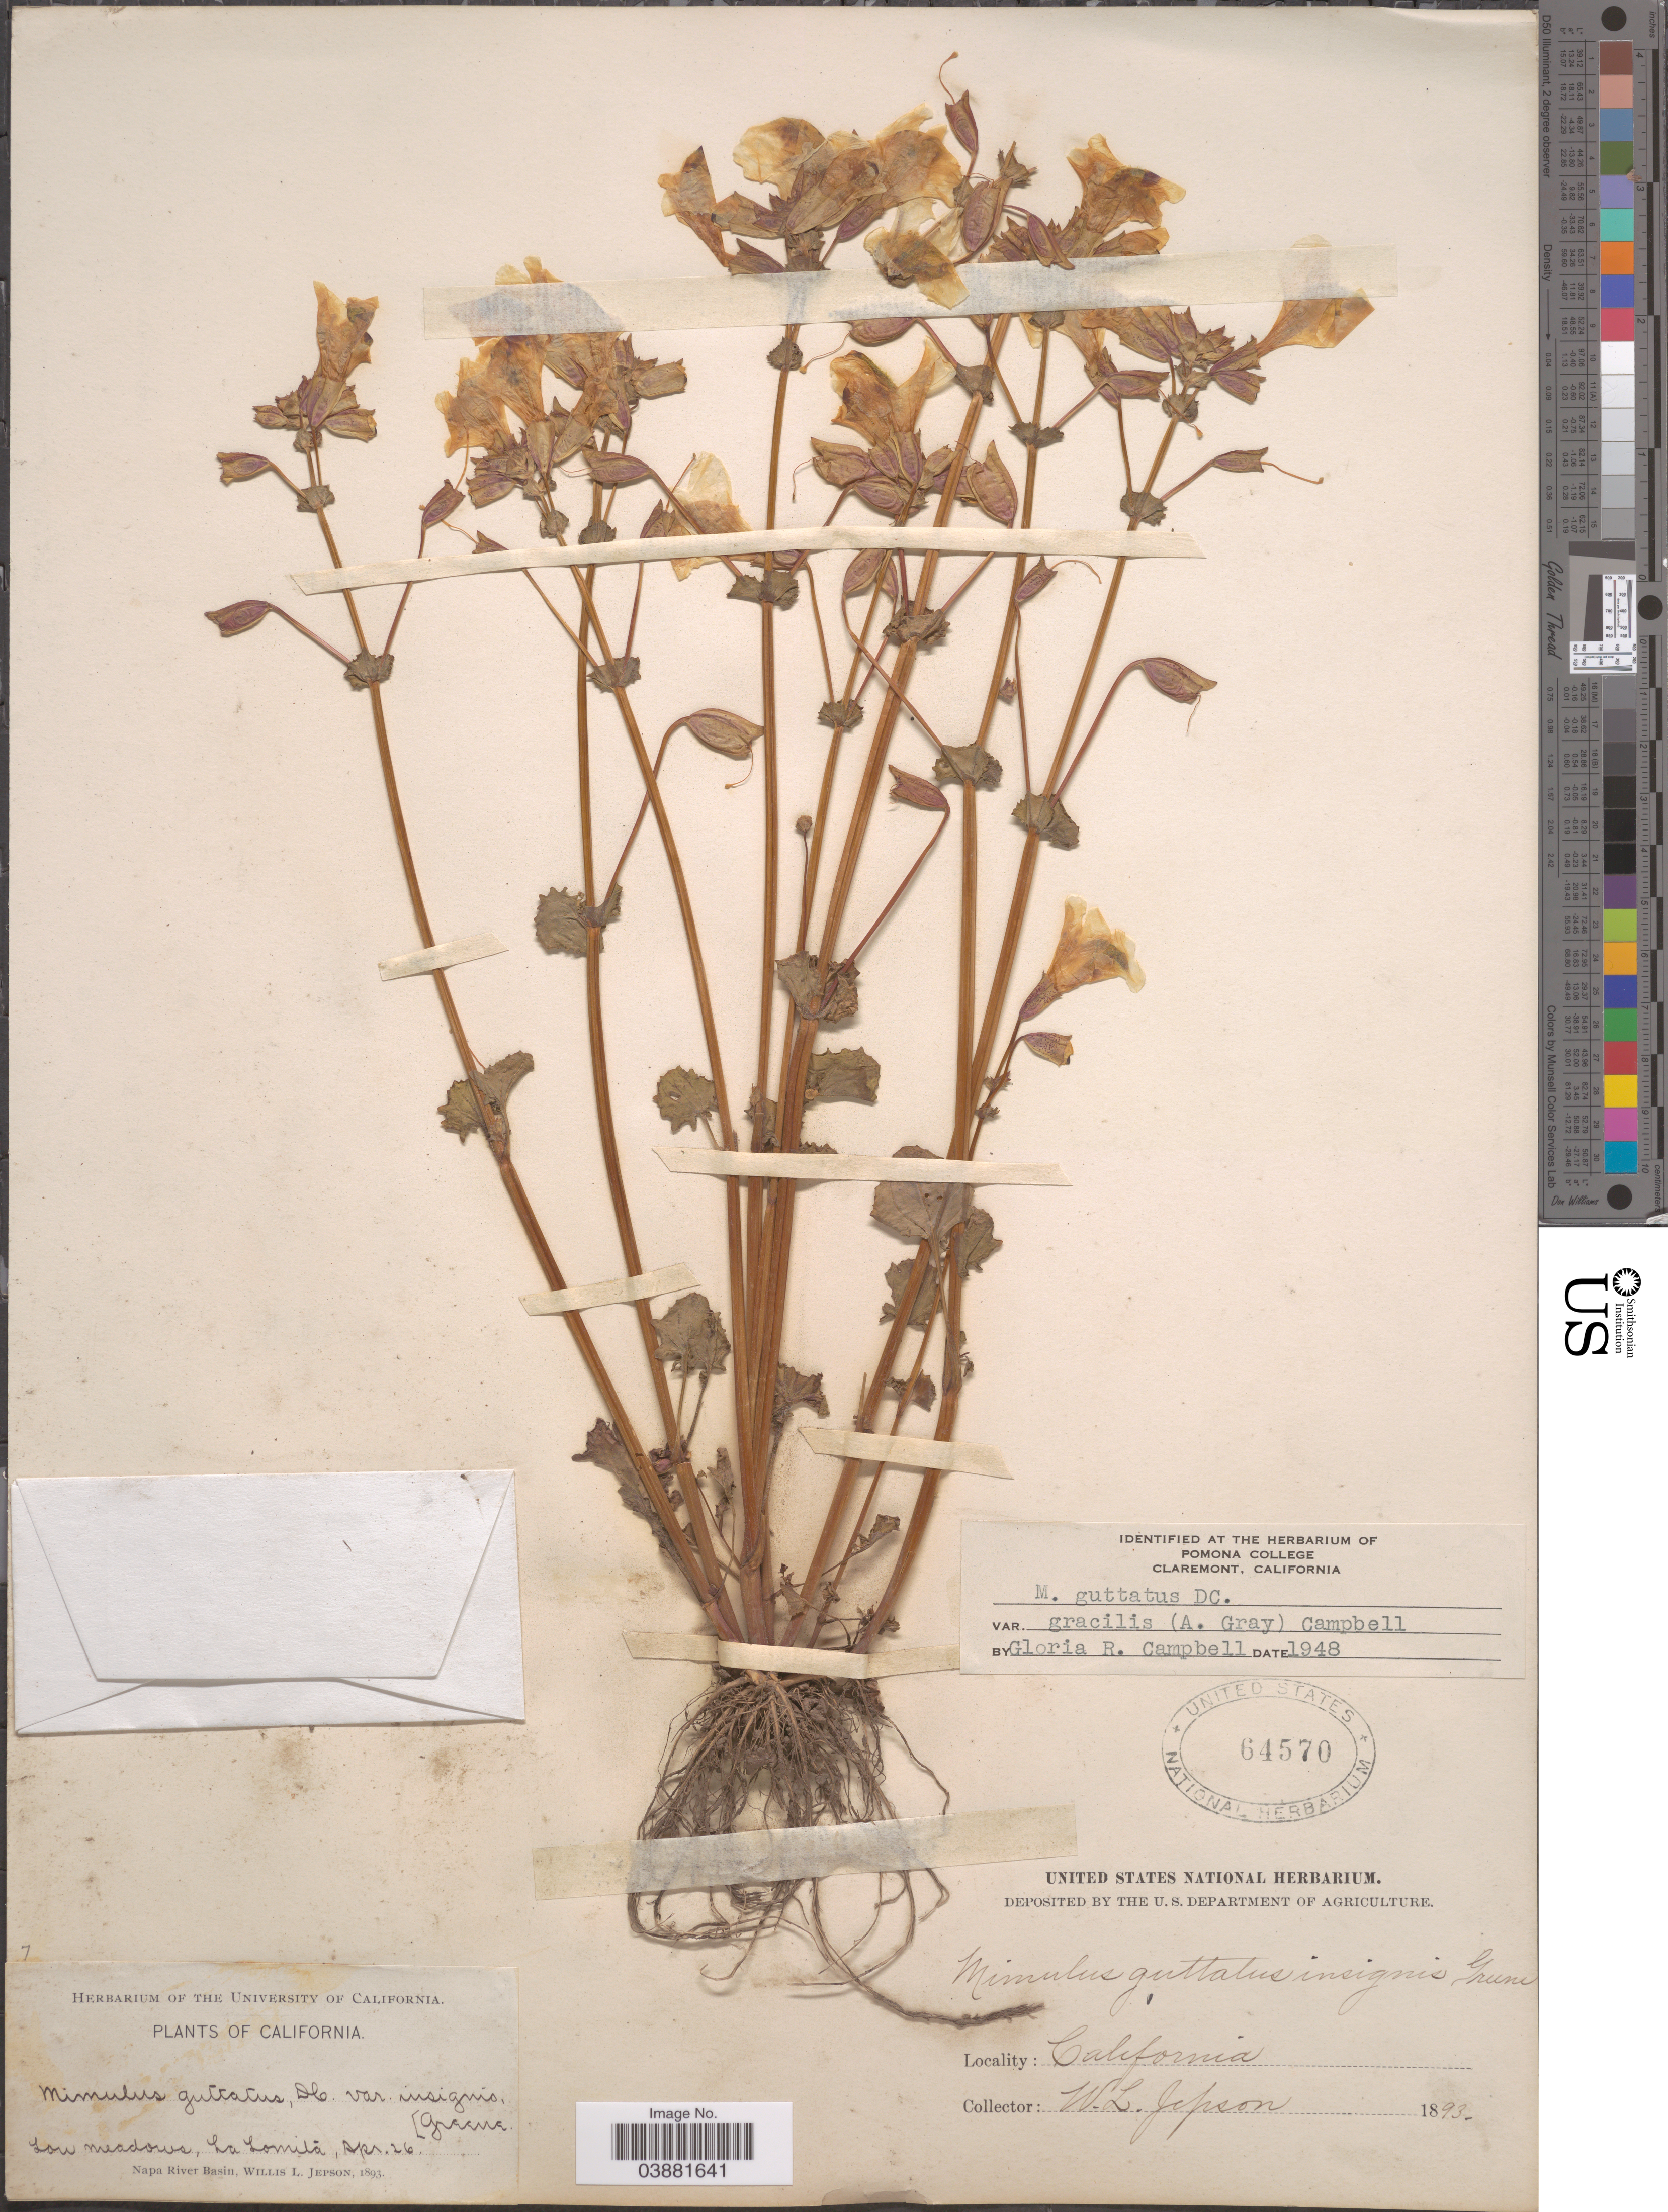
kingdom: Plantae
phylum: Tracheophyta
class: Magnoliopsida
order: Lamiales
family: Phrymaceae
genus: Mimulus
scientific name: Mimulus guttatus var. gracilis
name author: (A. Gray) G.R. Campb.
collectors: W. L. Jepson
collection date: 1893-04-26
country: United States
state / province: California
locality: Low meadows, La Lomita.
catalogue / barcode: US 64570